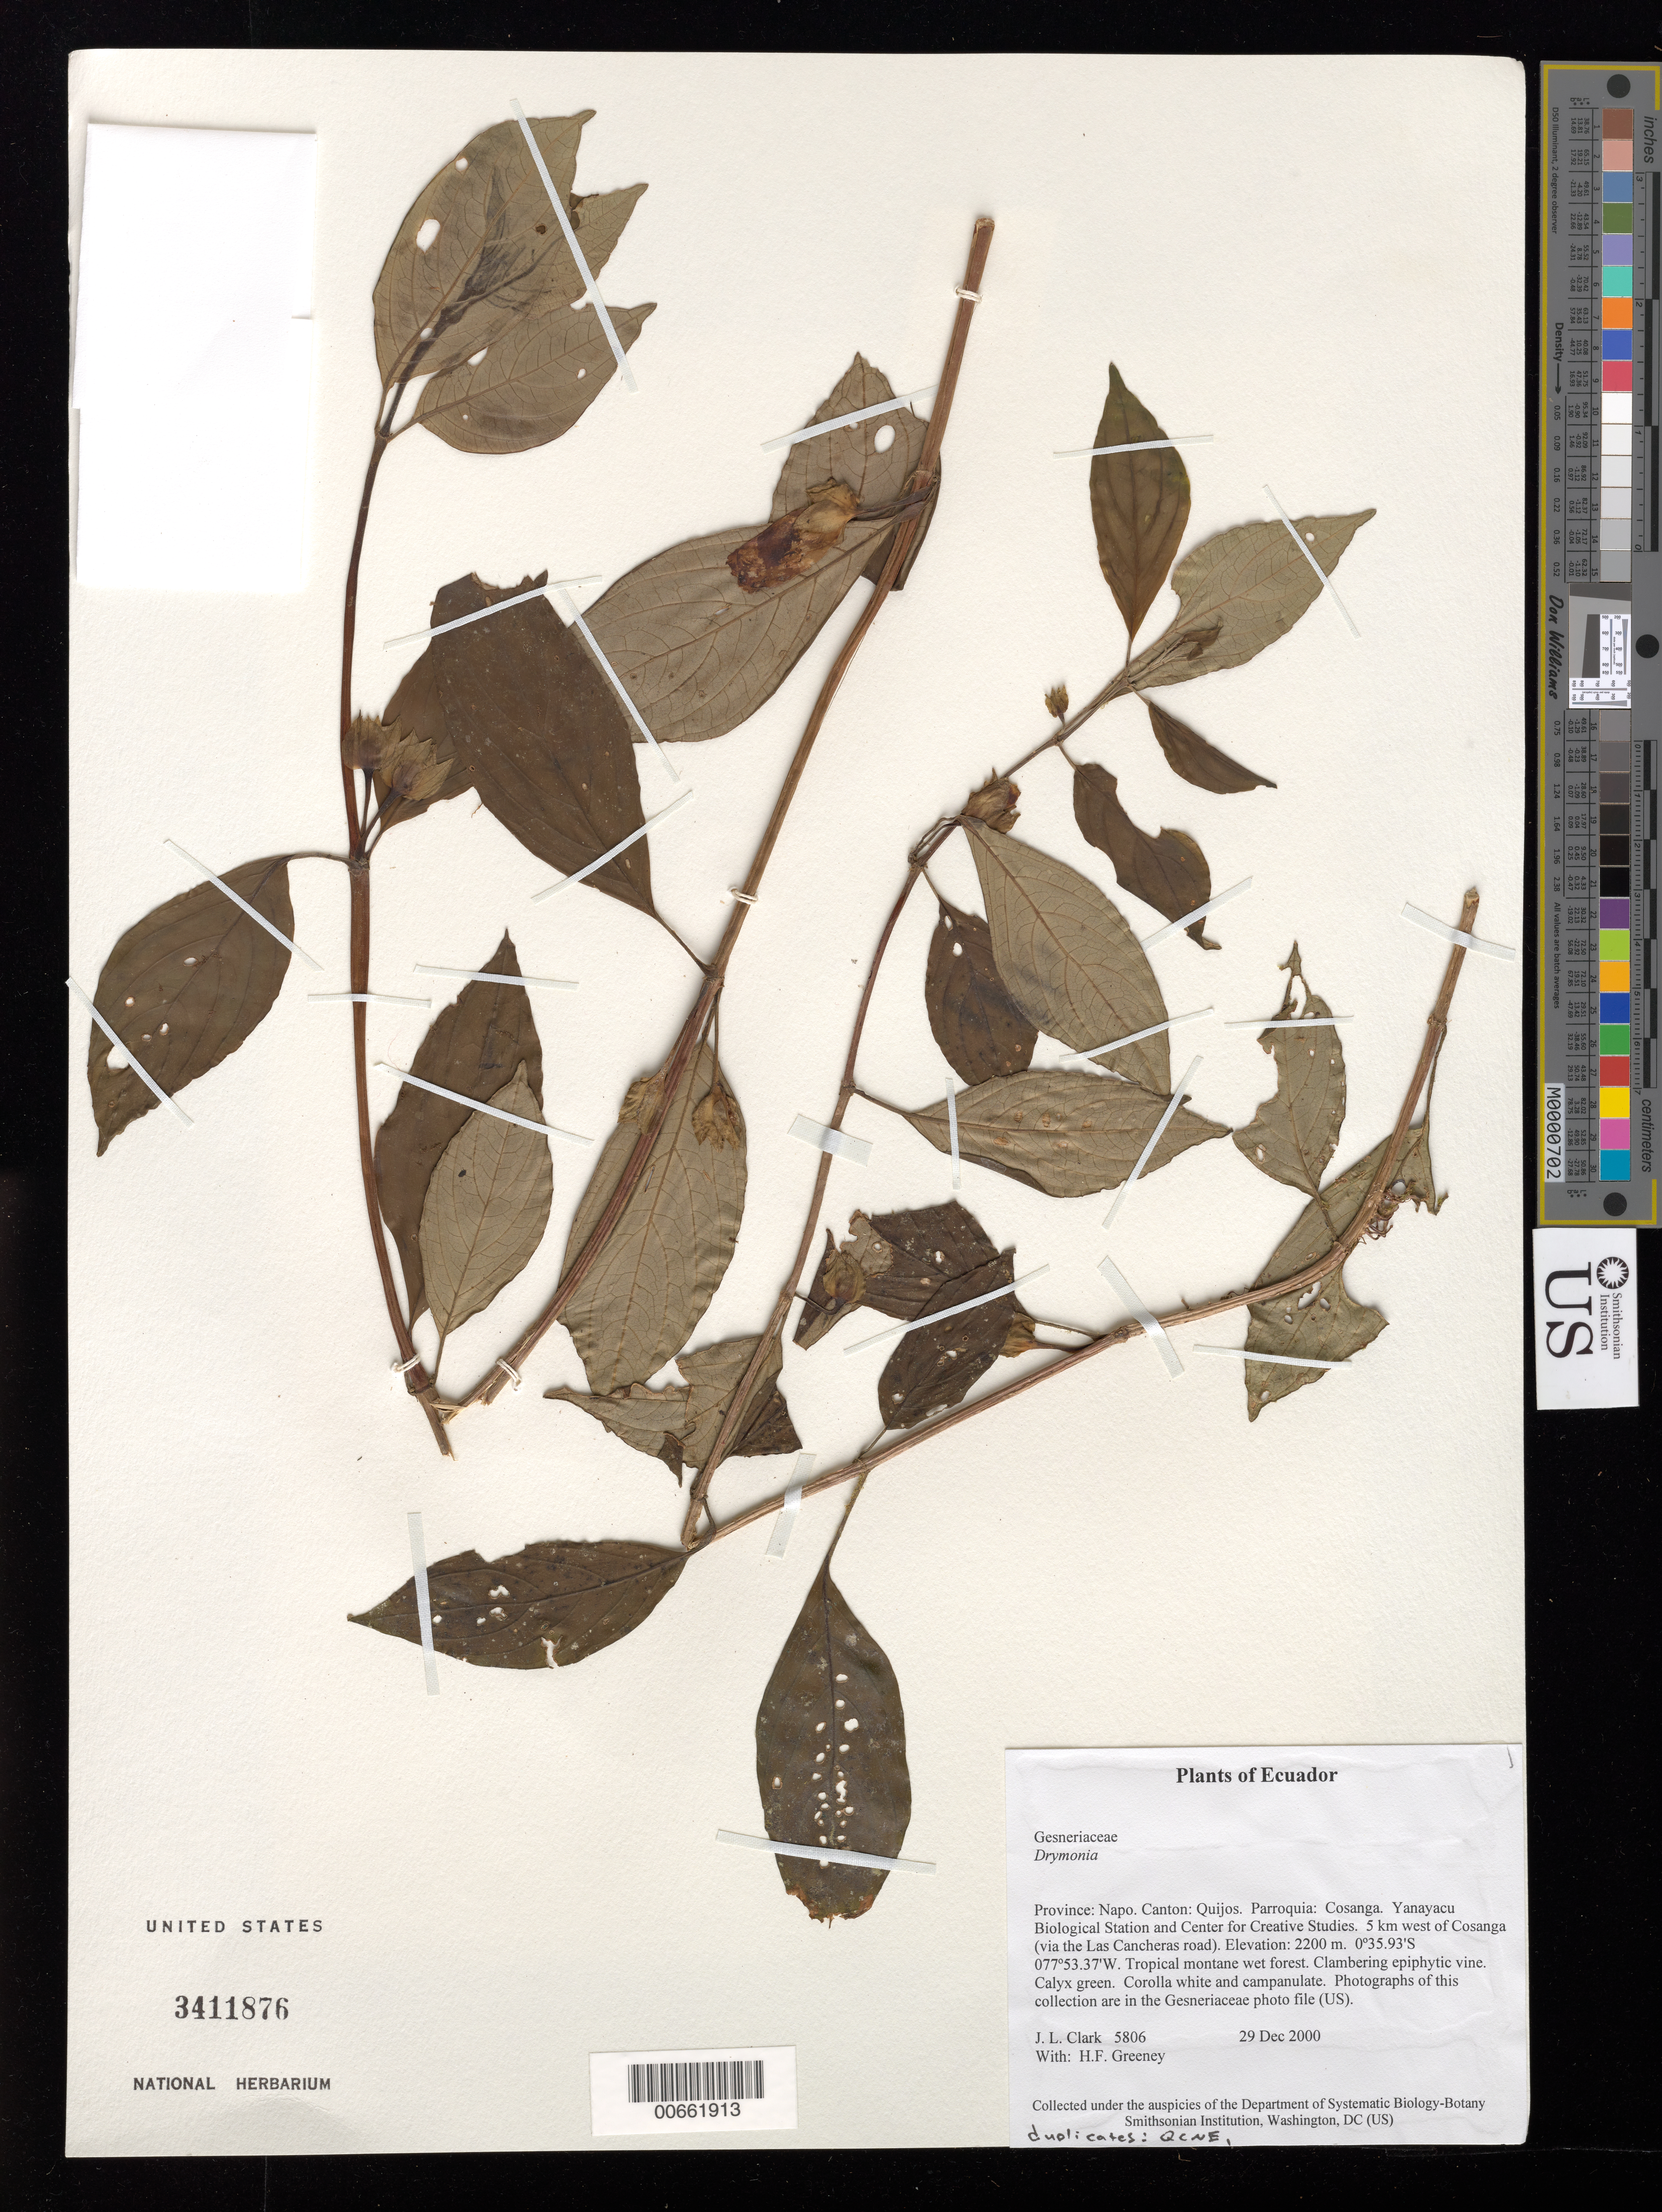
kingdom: Plantae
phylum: Tracheophyta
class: Magnoliopsida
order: Lamiales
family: Gesneriaceae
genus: Drymonia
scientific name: Drymonia sp.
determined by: Skog, Laurence E.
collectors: J. L. Clark & H. Greeney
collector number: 5806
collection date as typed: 29 Dec 2000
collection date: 2000-12-29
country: Ecuador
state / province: Napo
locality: Cantón: Quijos. Parroquia: Cosanga. Yanayacu Biological Station and Center for Creative Studies. 5 km west of Cosanga (via the Las Cancheras road).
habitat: Tropical montane wet forest.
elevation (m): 2200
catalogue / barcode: US 3411876